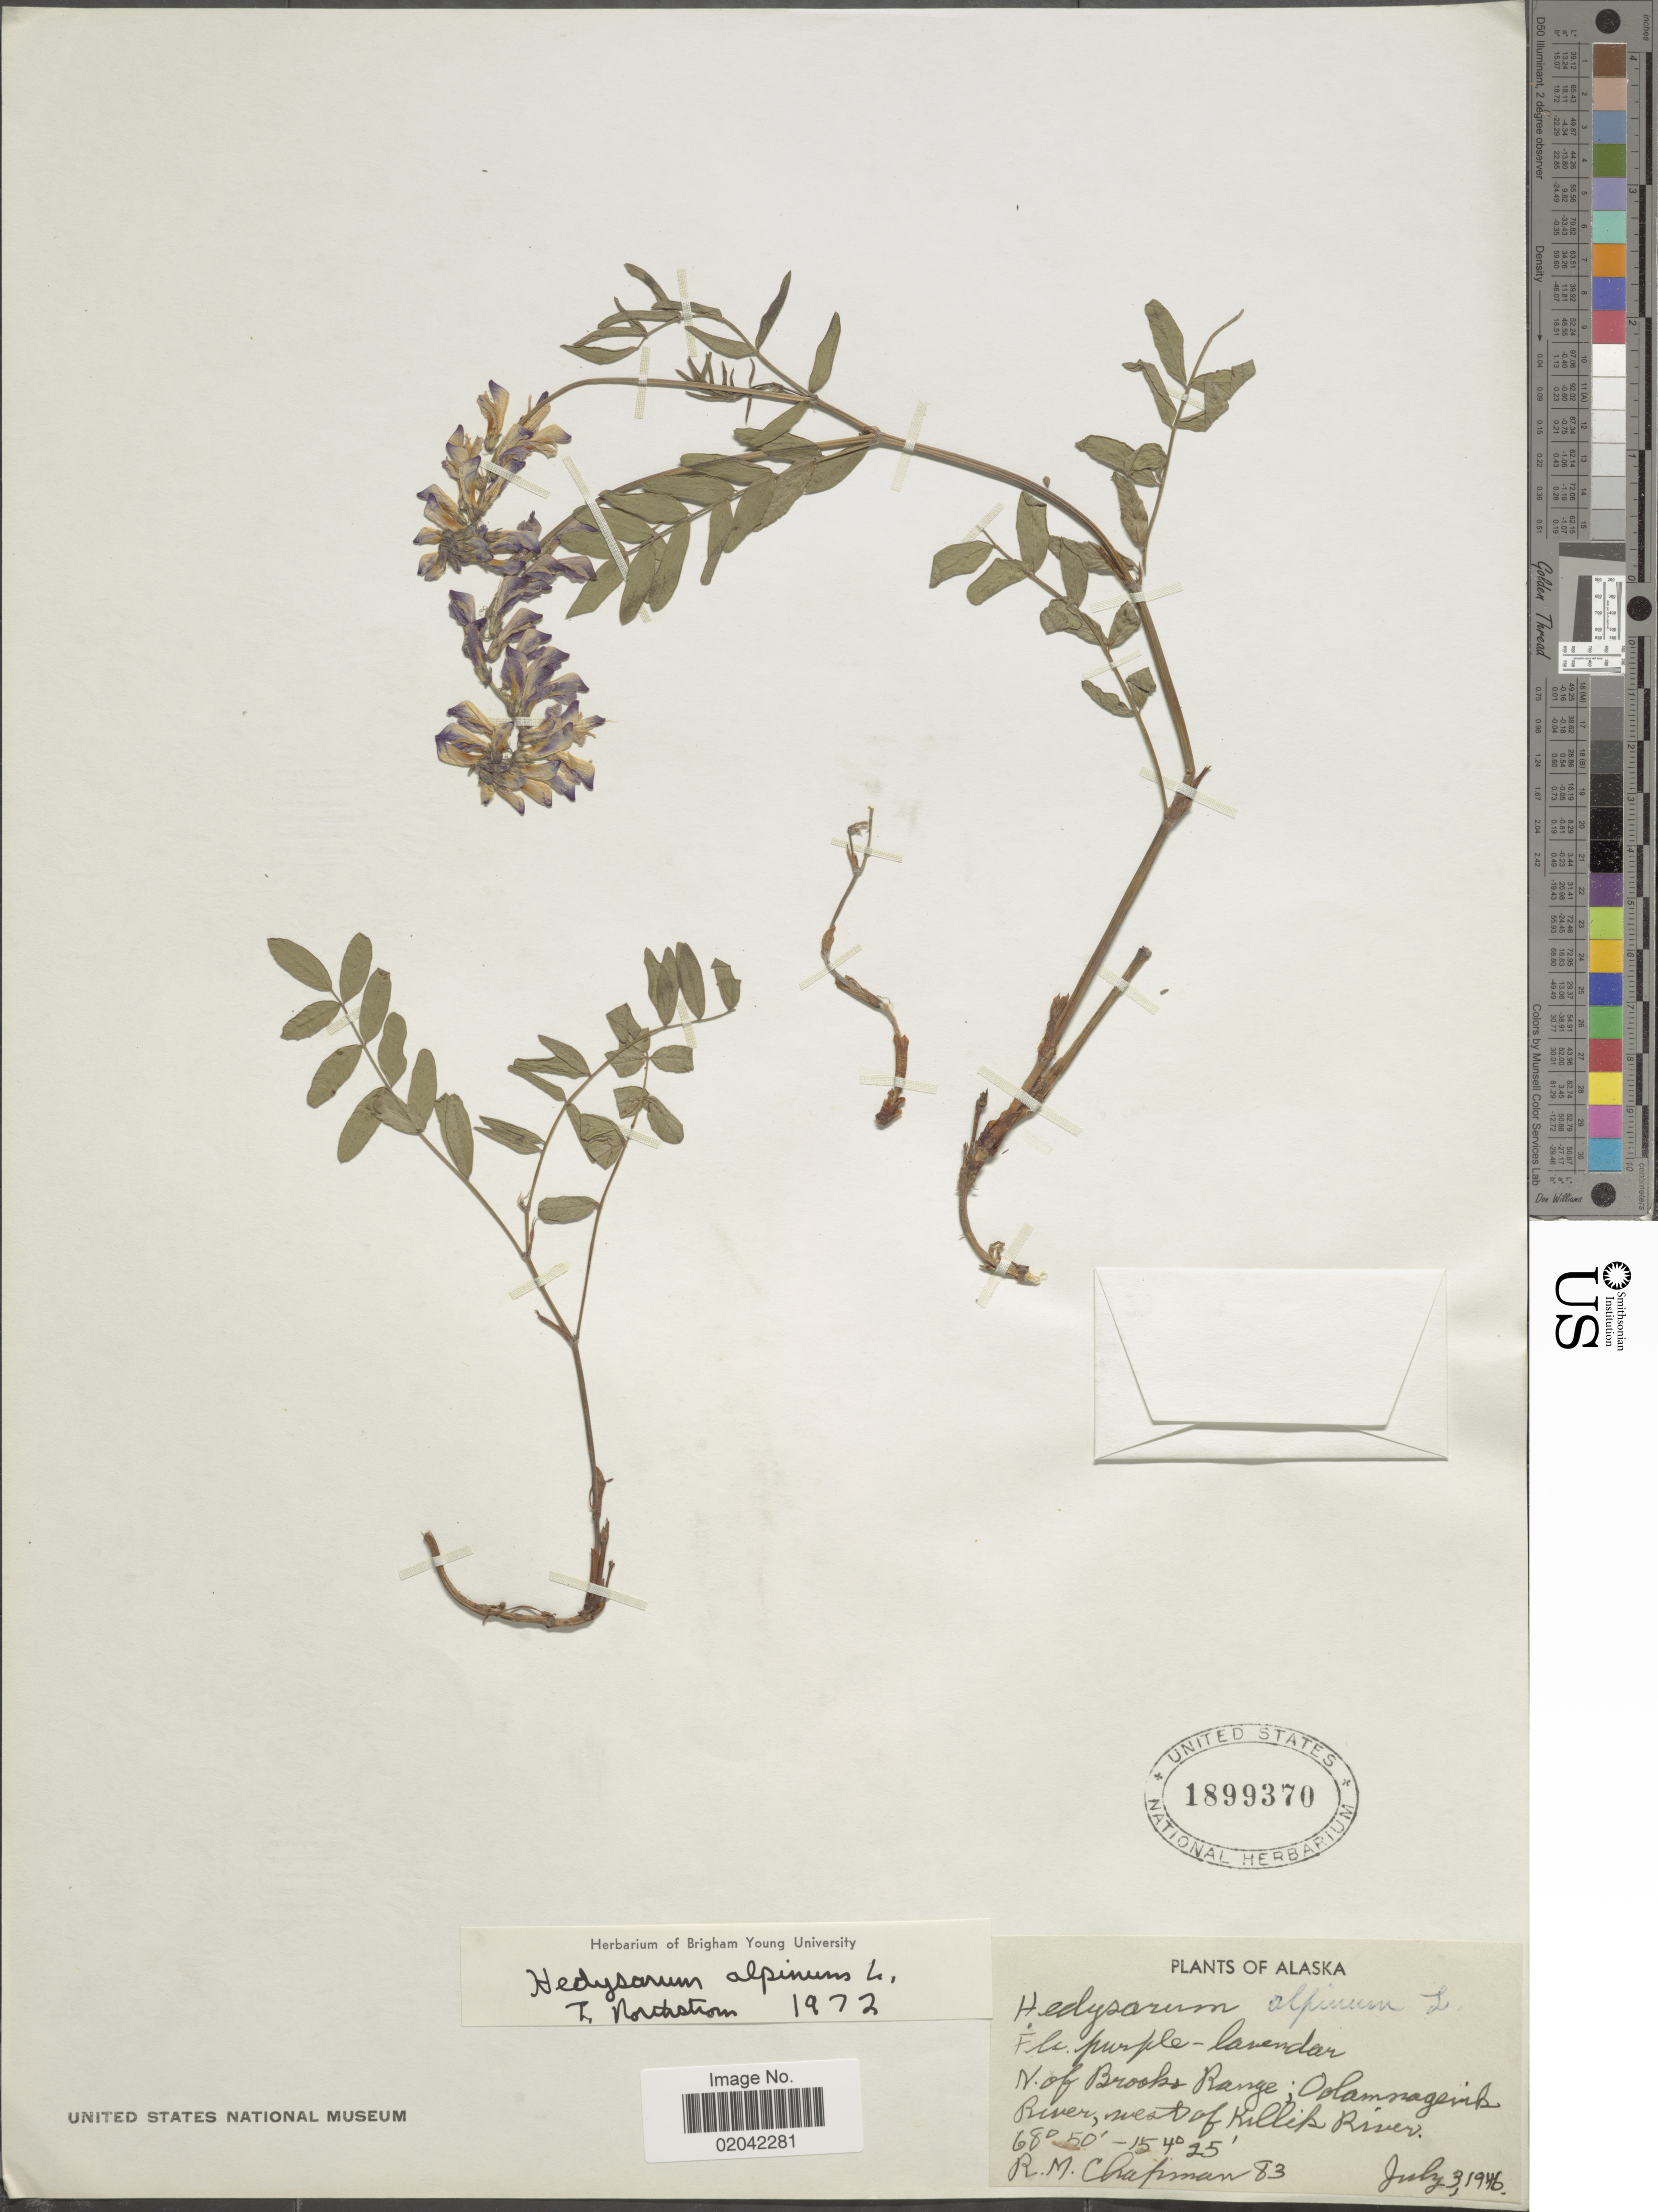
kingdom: Plantae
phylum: Tracheophyta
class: Magnoliopsida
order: Fabales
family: Fabaceae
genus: Hedysarum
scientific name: Hedysarum alpinum var. americanum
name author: Michx. ex Pursh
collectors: R. M. Chapman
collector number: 83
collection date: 1946-07-03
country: United States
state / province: Alaska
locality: N. of Brooks Range; Oolamnagavik River, west of Killik River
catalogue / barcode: US 1899370